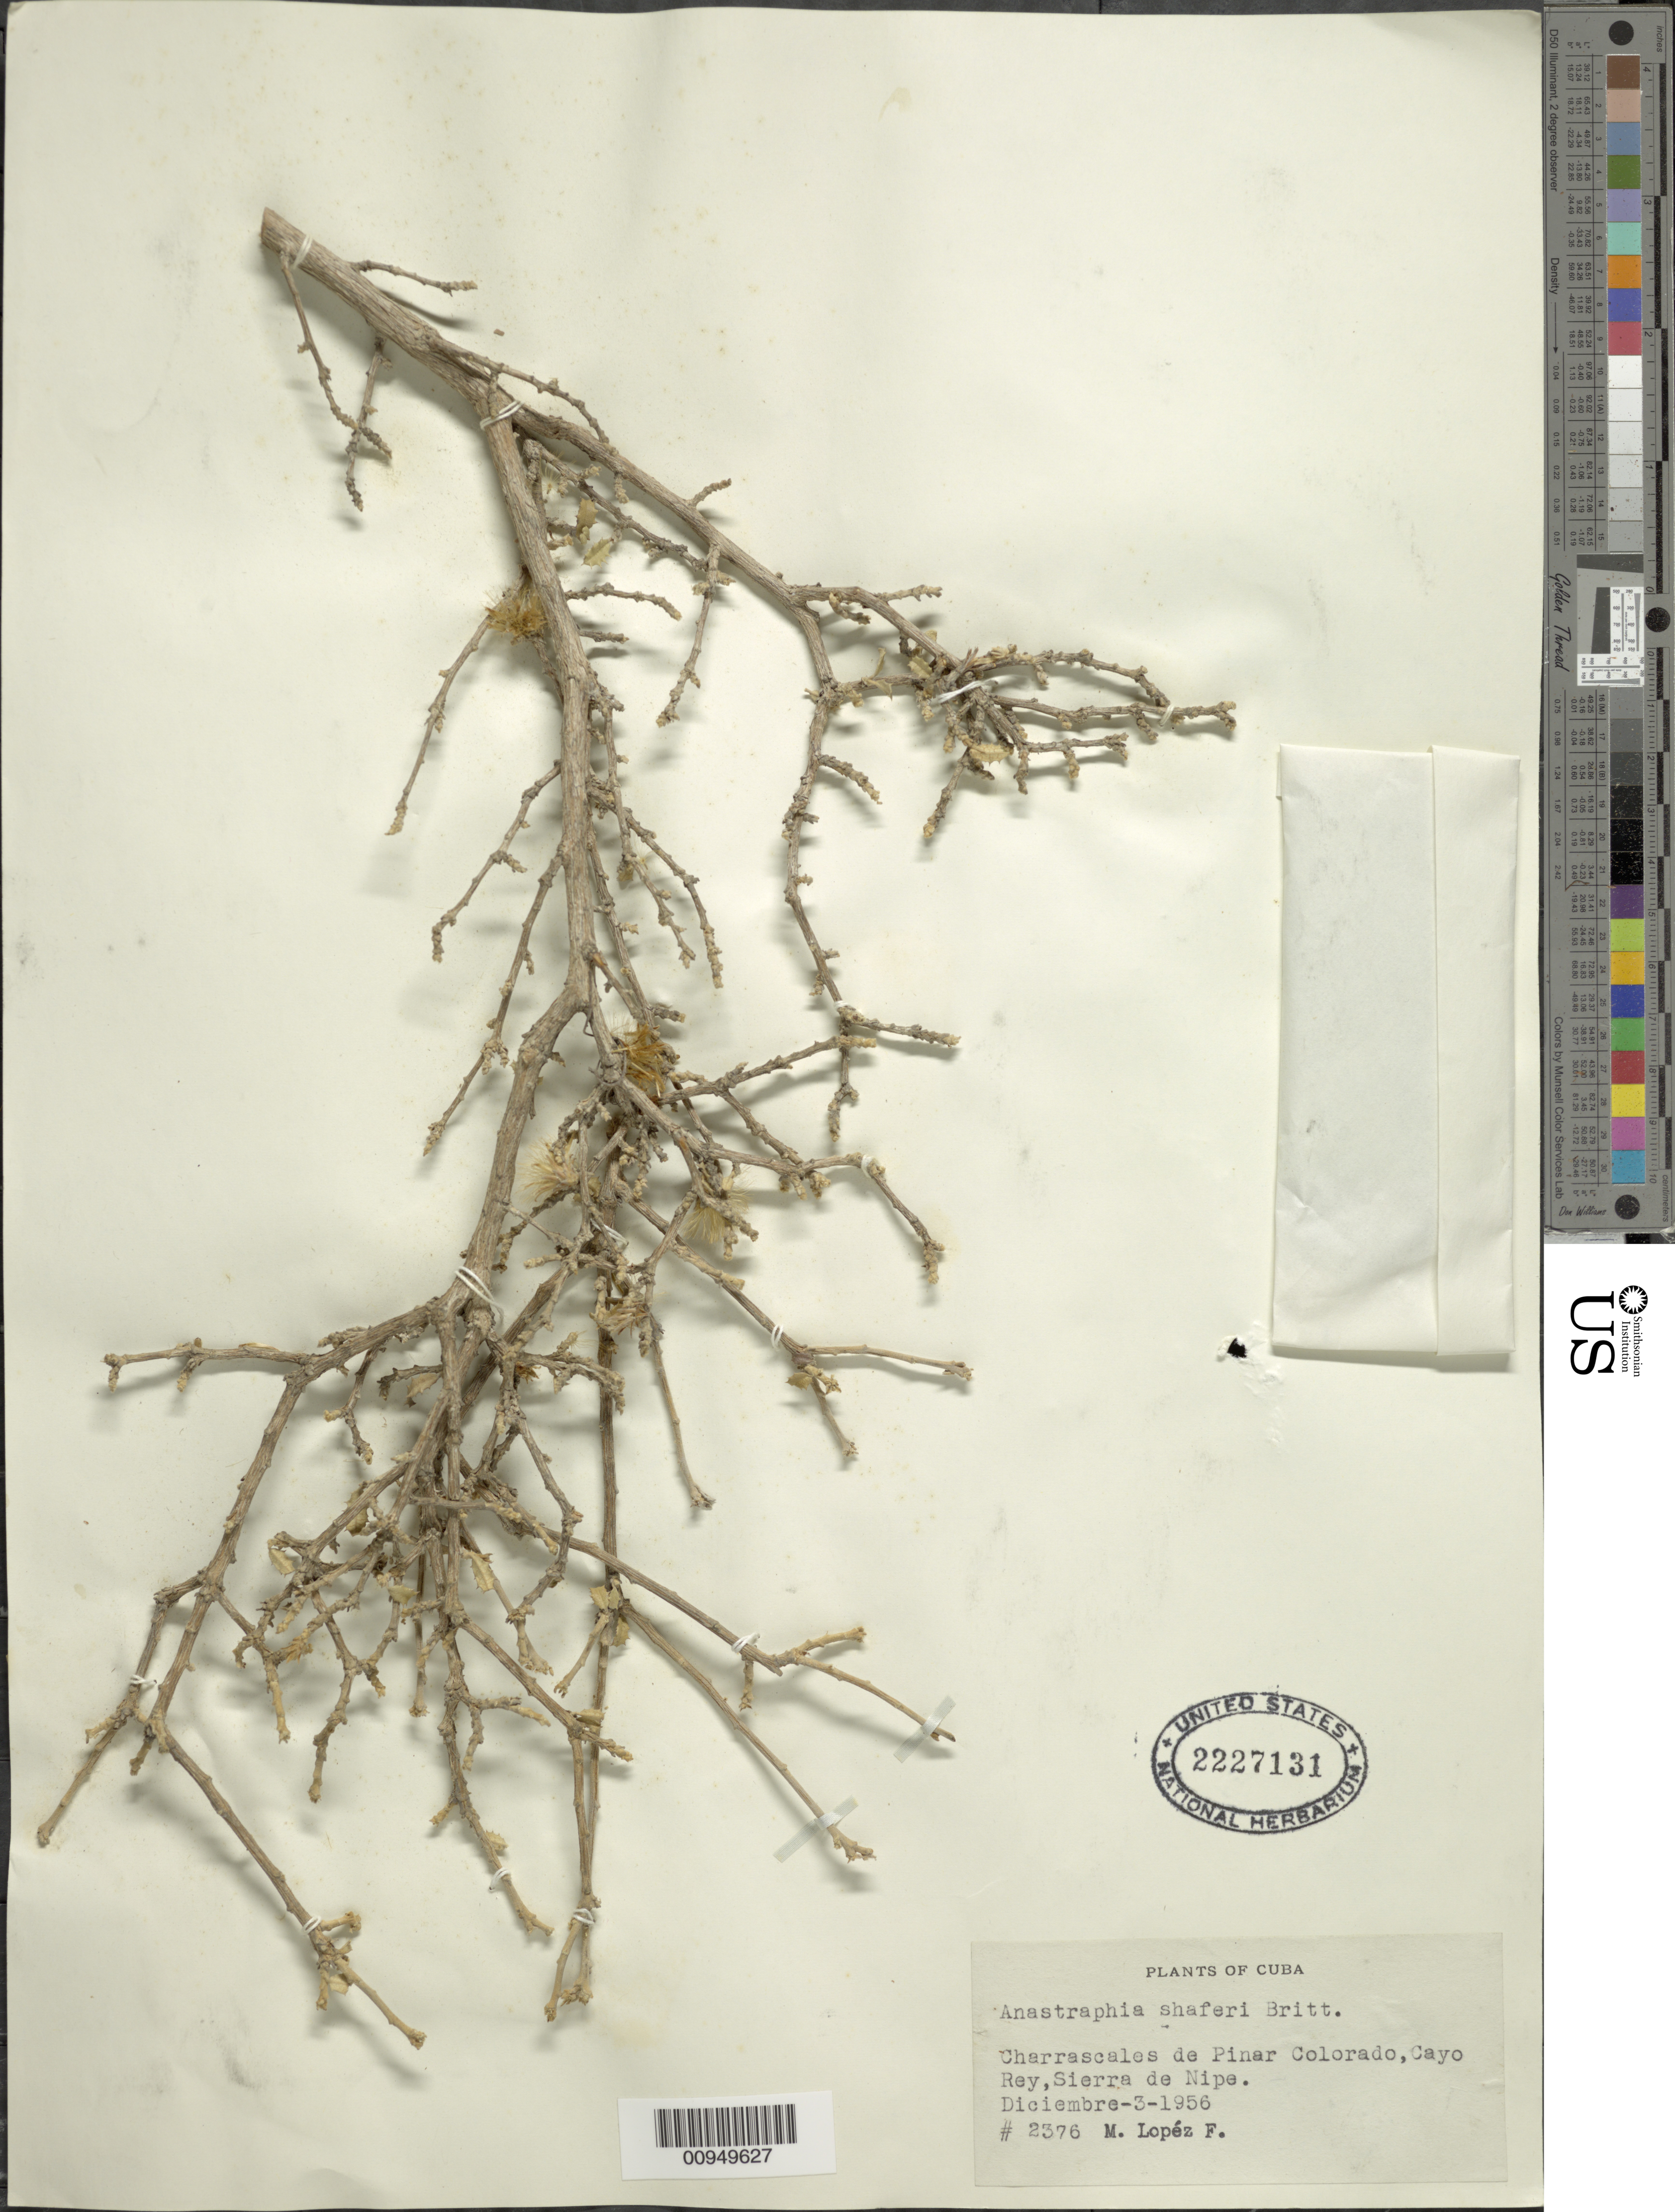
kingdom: Plantae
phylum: Tracheophyta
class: Magnoliopsida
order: Asterales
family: Asteraceae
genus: Anastraphia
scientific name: Anastraphia shaferi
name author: Britton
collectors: M. López Figueiras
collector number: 2376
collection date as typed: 03 Dec 1956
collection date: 1956-12-03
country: Cuba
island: Cuba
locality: Pinar Colorado, Cayo Rey, Sierra Nipe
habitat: Charrascales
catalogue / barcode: US 2227131